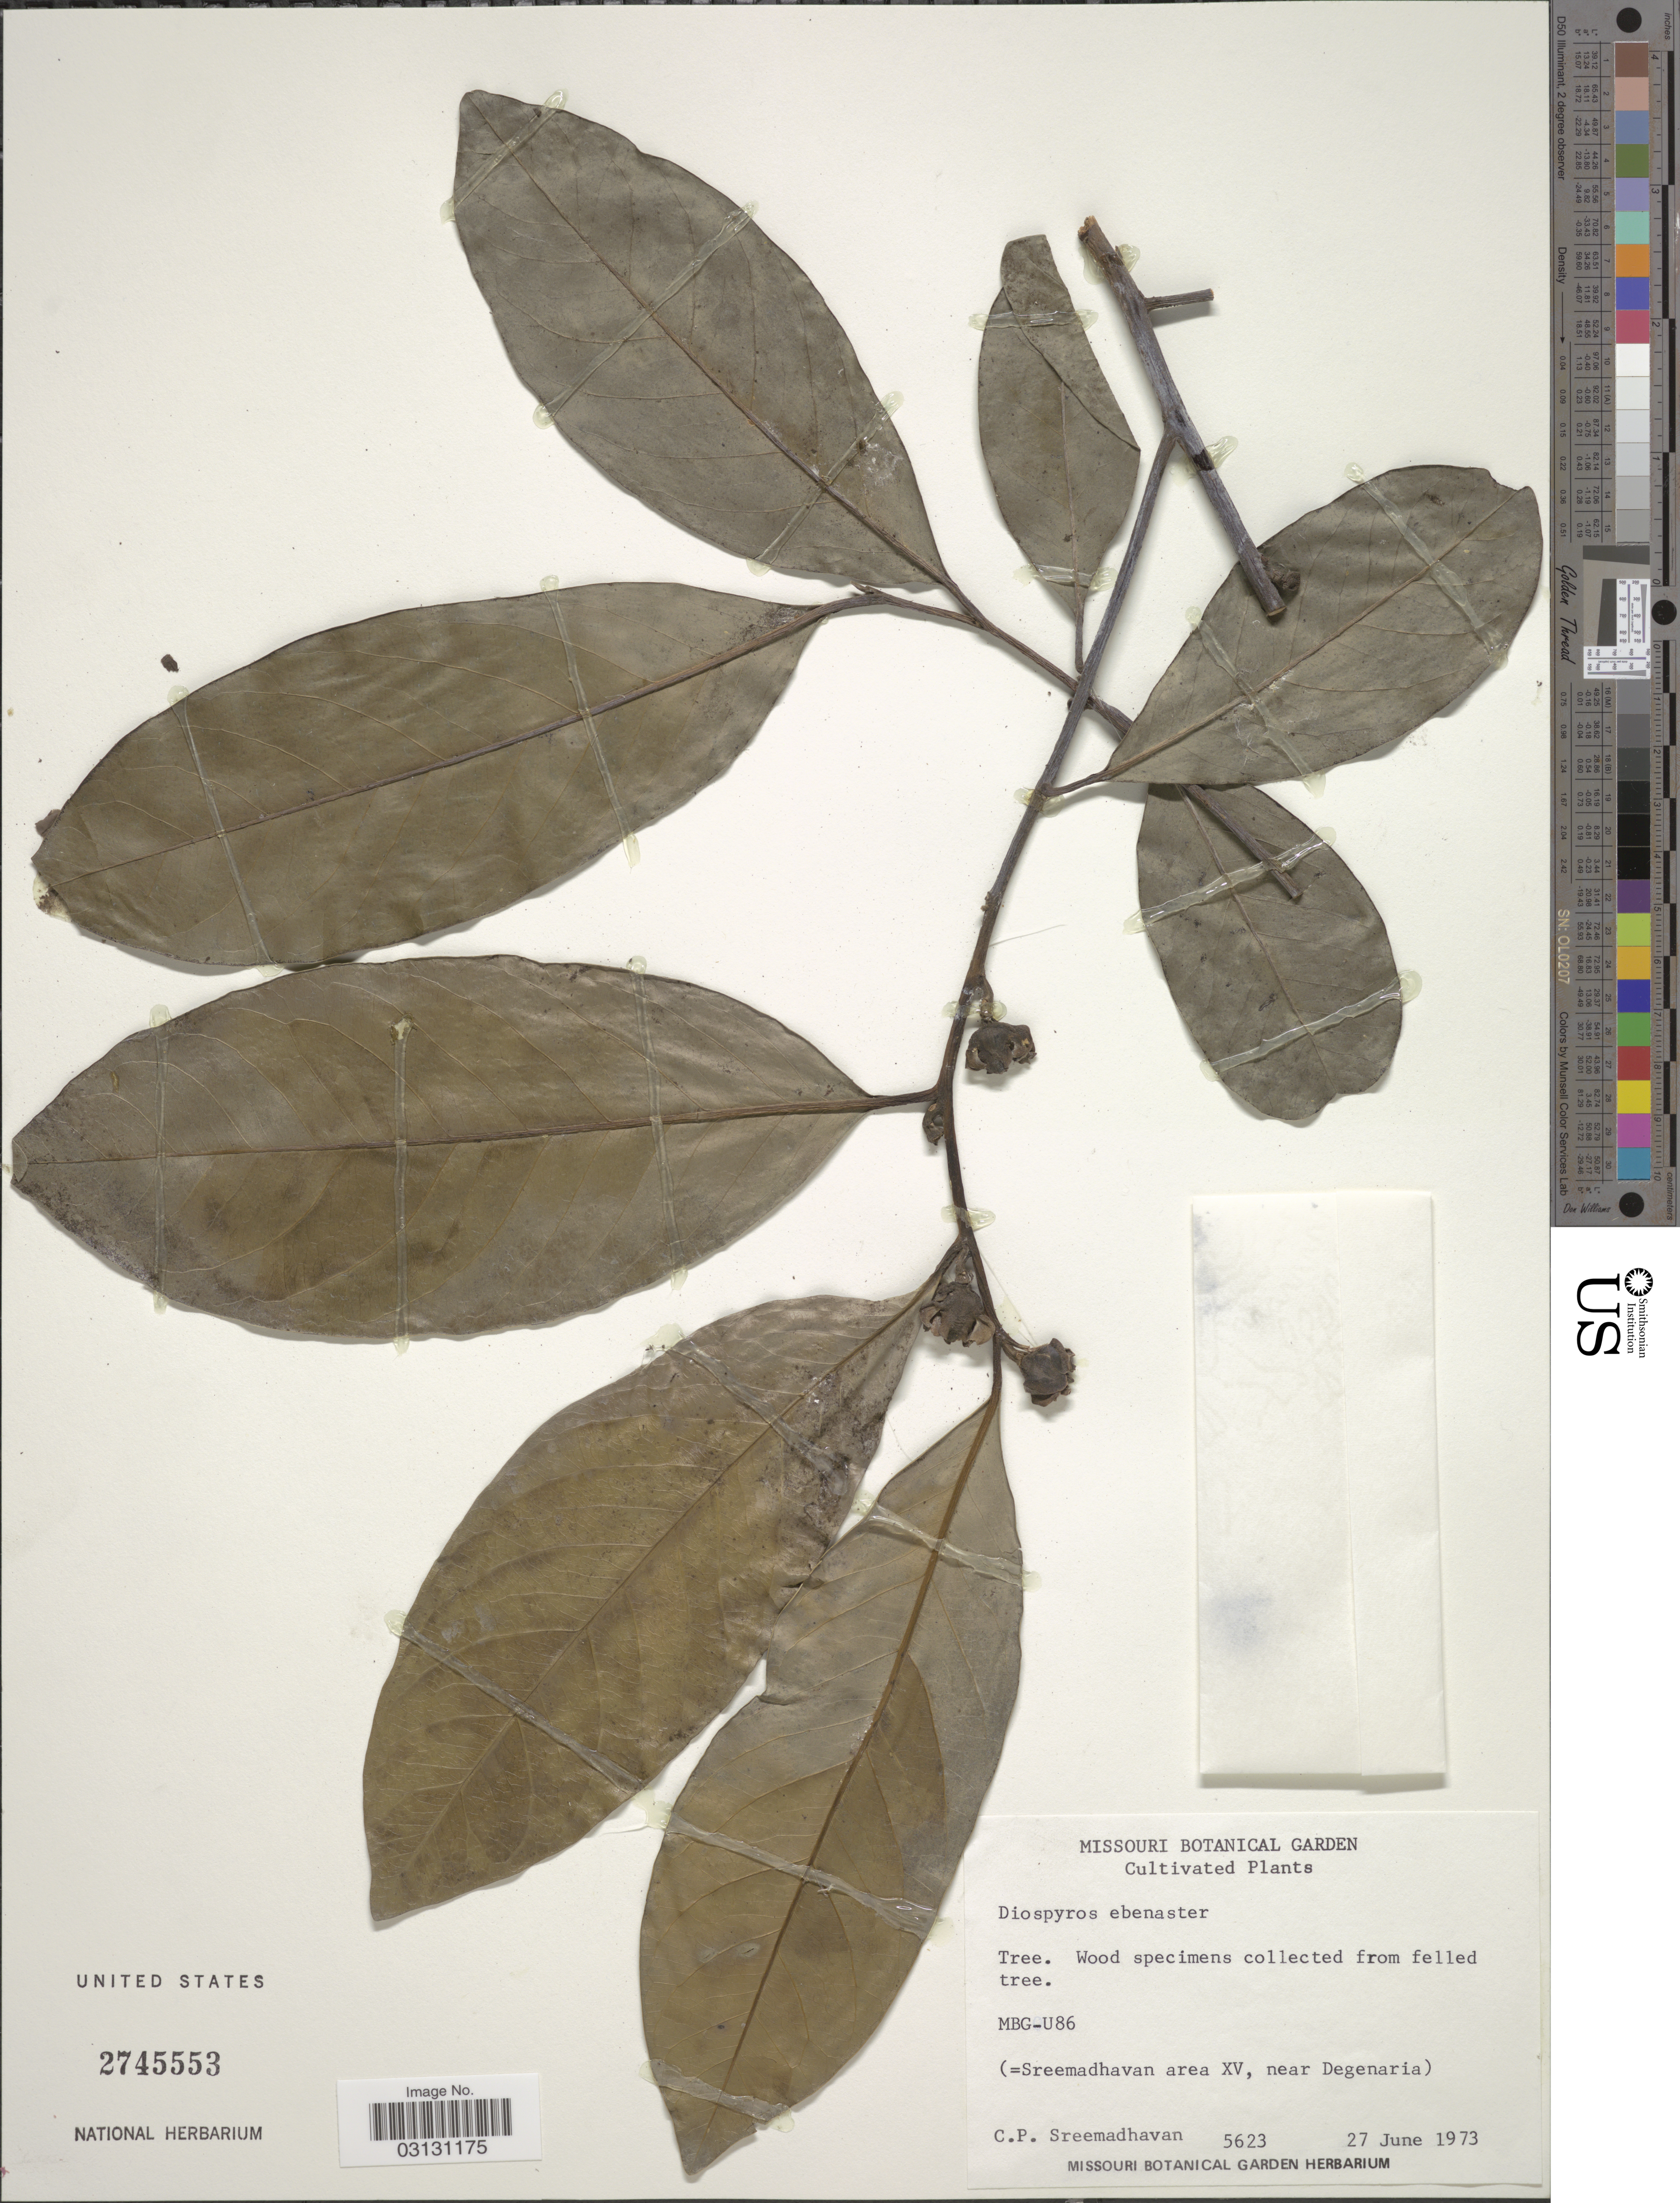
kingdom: Plantae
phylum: Tracheophyta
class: Magnoliopsida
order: Ericales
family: Ebenaceae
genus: Diospyros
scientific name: Diospyros sp.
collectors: C. Sreemadhavan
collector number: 5623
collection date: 1973-06-27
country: United States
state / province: Missouri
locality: Missouri Botanical Garden, MBG-U86. (=Sreemadhaven area XV, near Degenaria).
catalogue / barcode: US 2745553